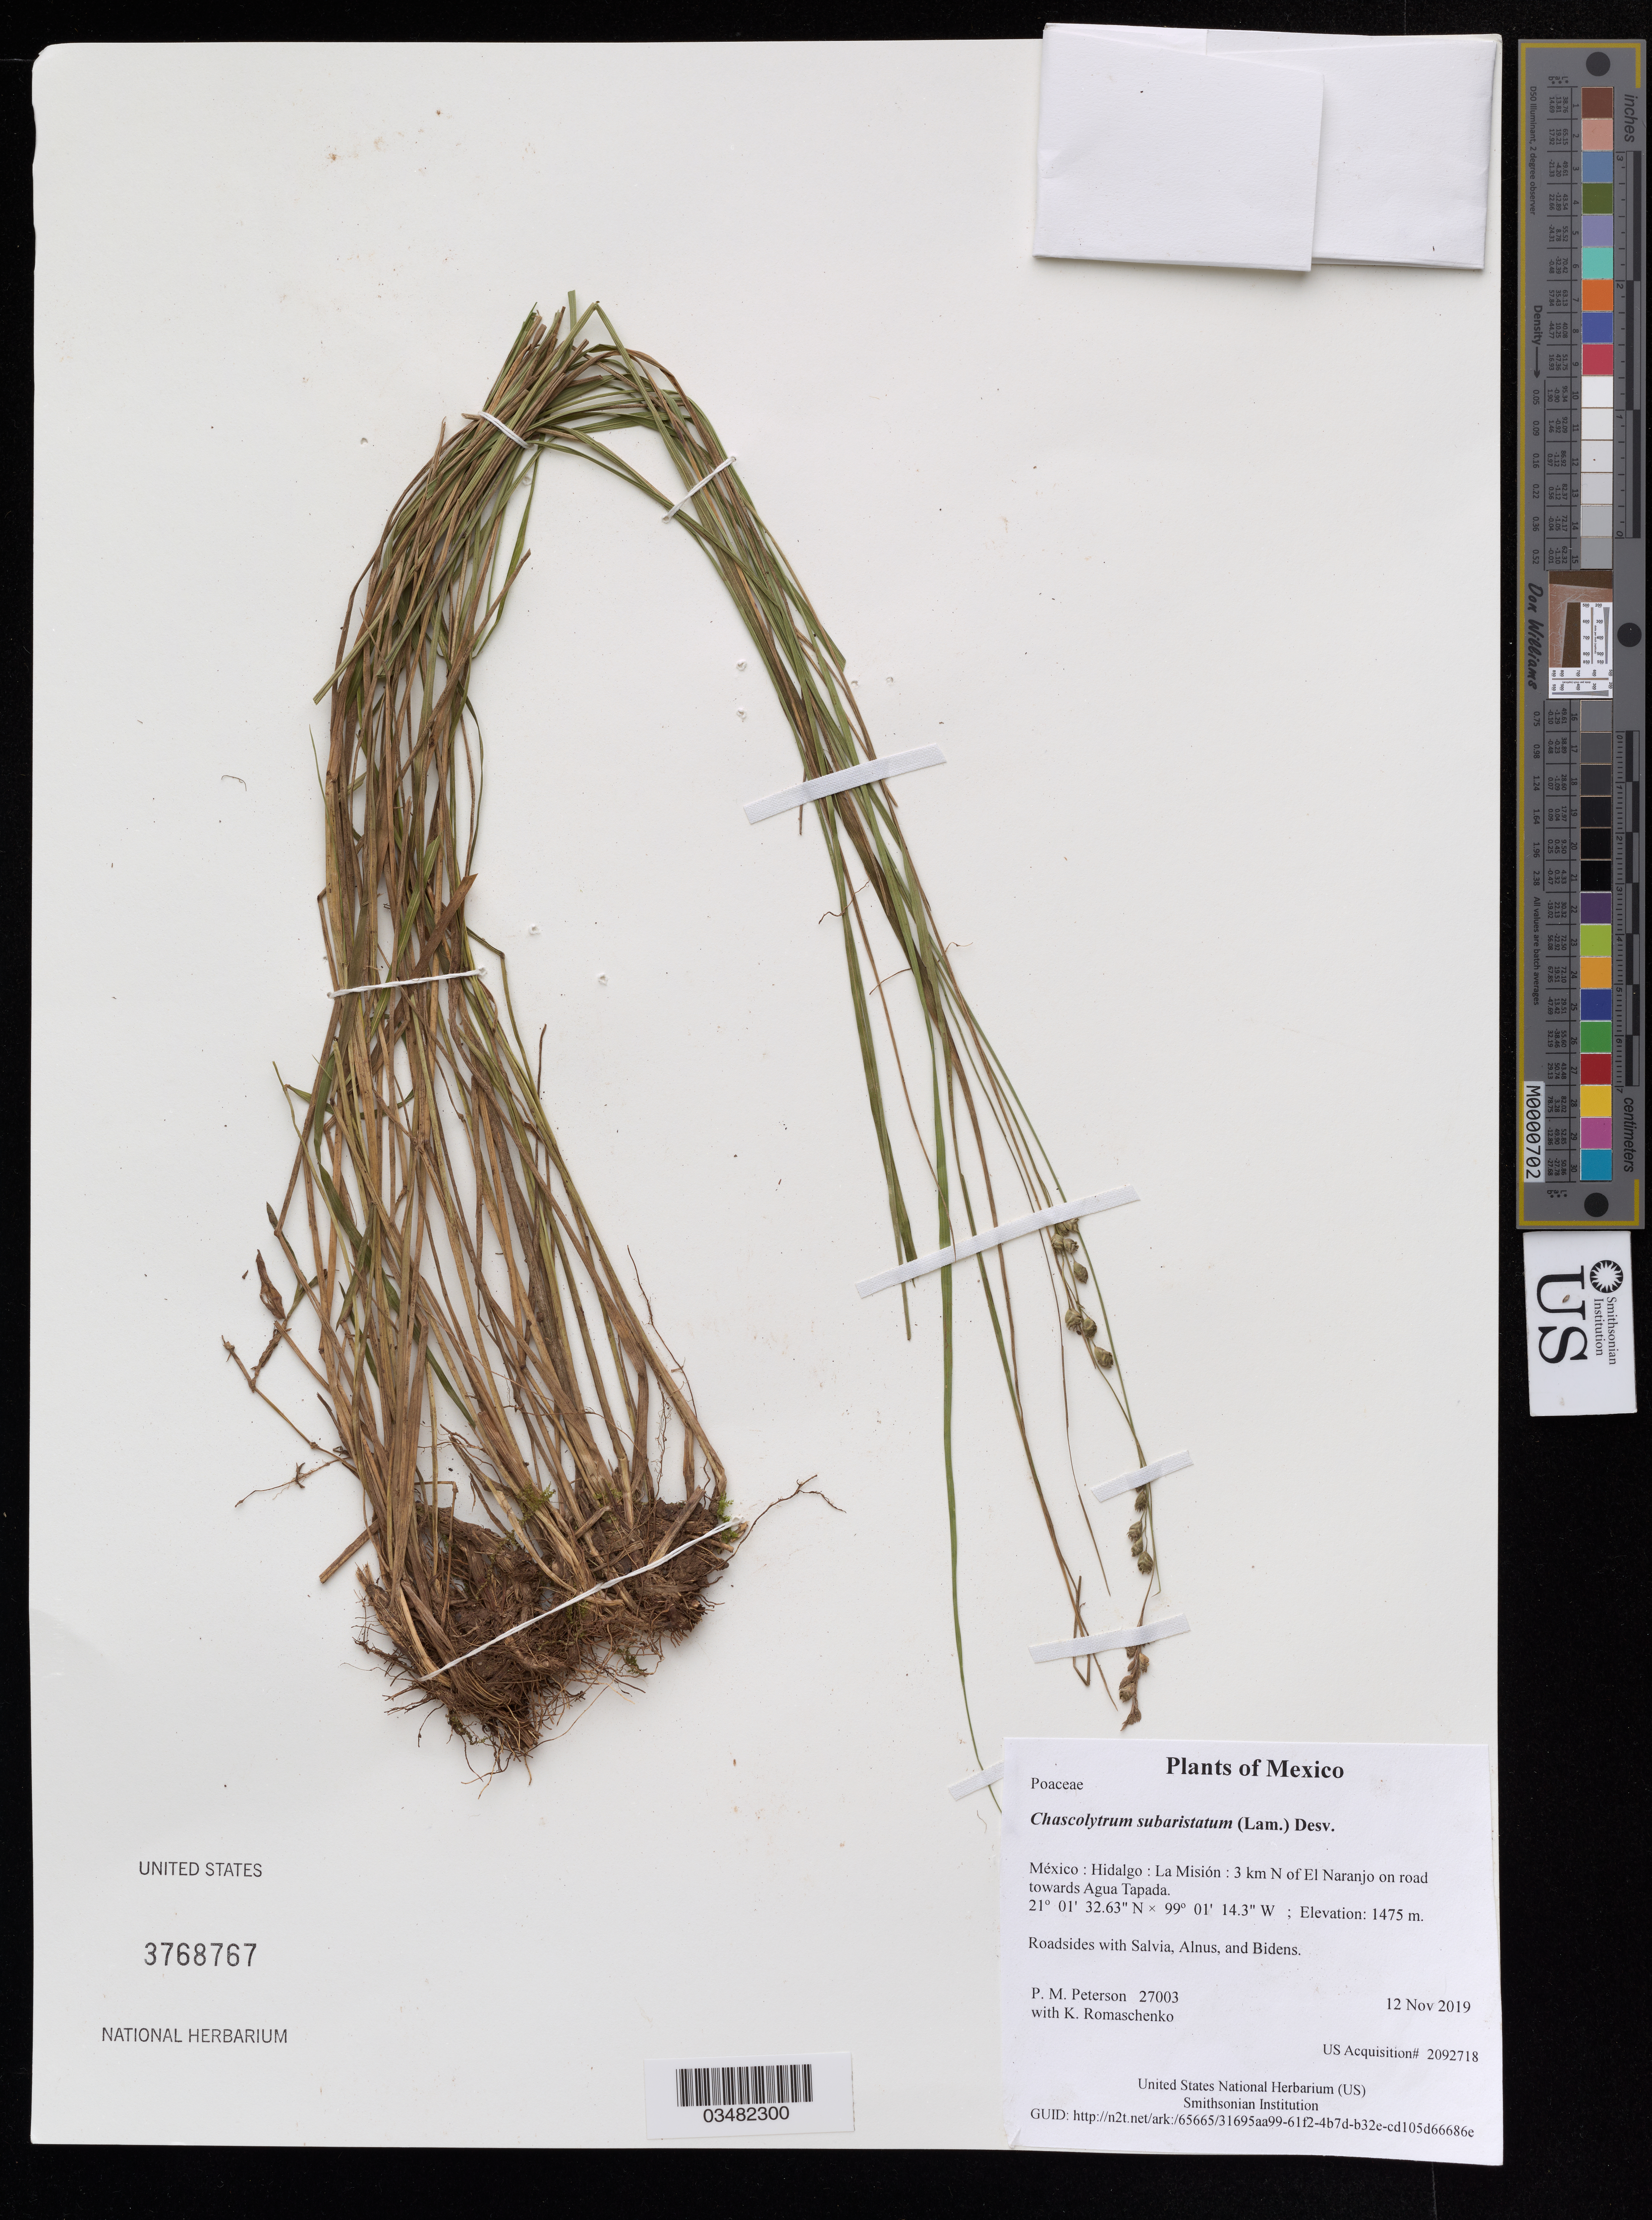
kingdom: Plantae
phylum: Tracheophyta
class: Liliopsida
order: Poales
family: Poaceae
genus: Chascolytrum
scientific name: Chascolytrum subaristatum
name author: (Lam.) Desv.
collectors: P. M. Peterson & K. Romaschenko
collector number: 27003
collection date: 2019-11-12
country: México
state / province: Hidalgo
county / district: La Misión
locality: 3 km N of El Naranjo on road towards Agua Tapada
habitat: Roadsides with Salvia, Alnus, and Bidens.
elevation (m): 1475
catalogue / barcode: US 3768767